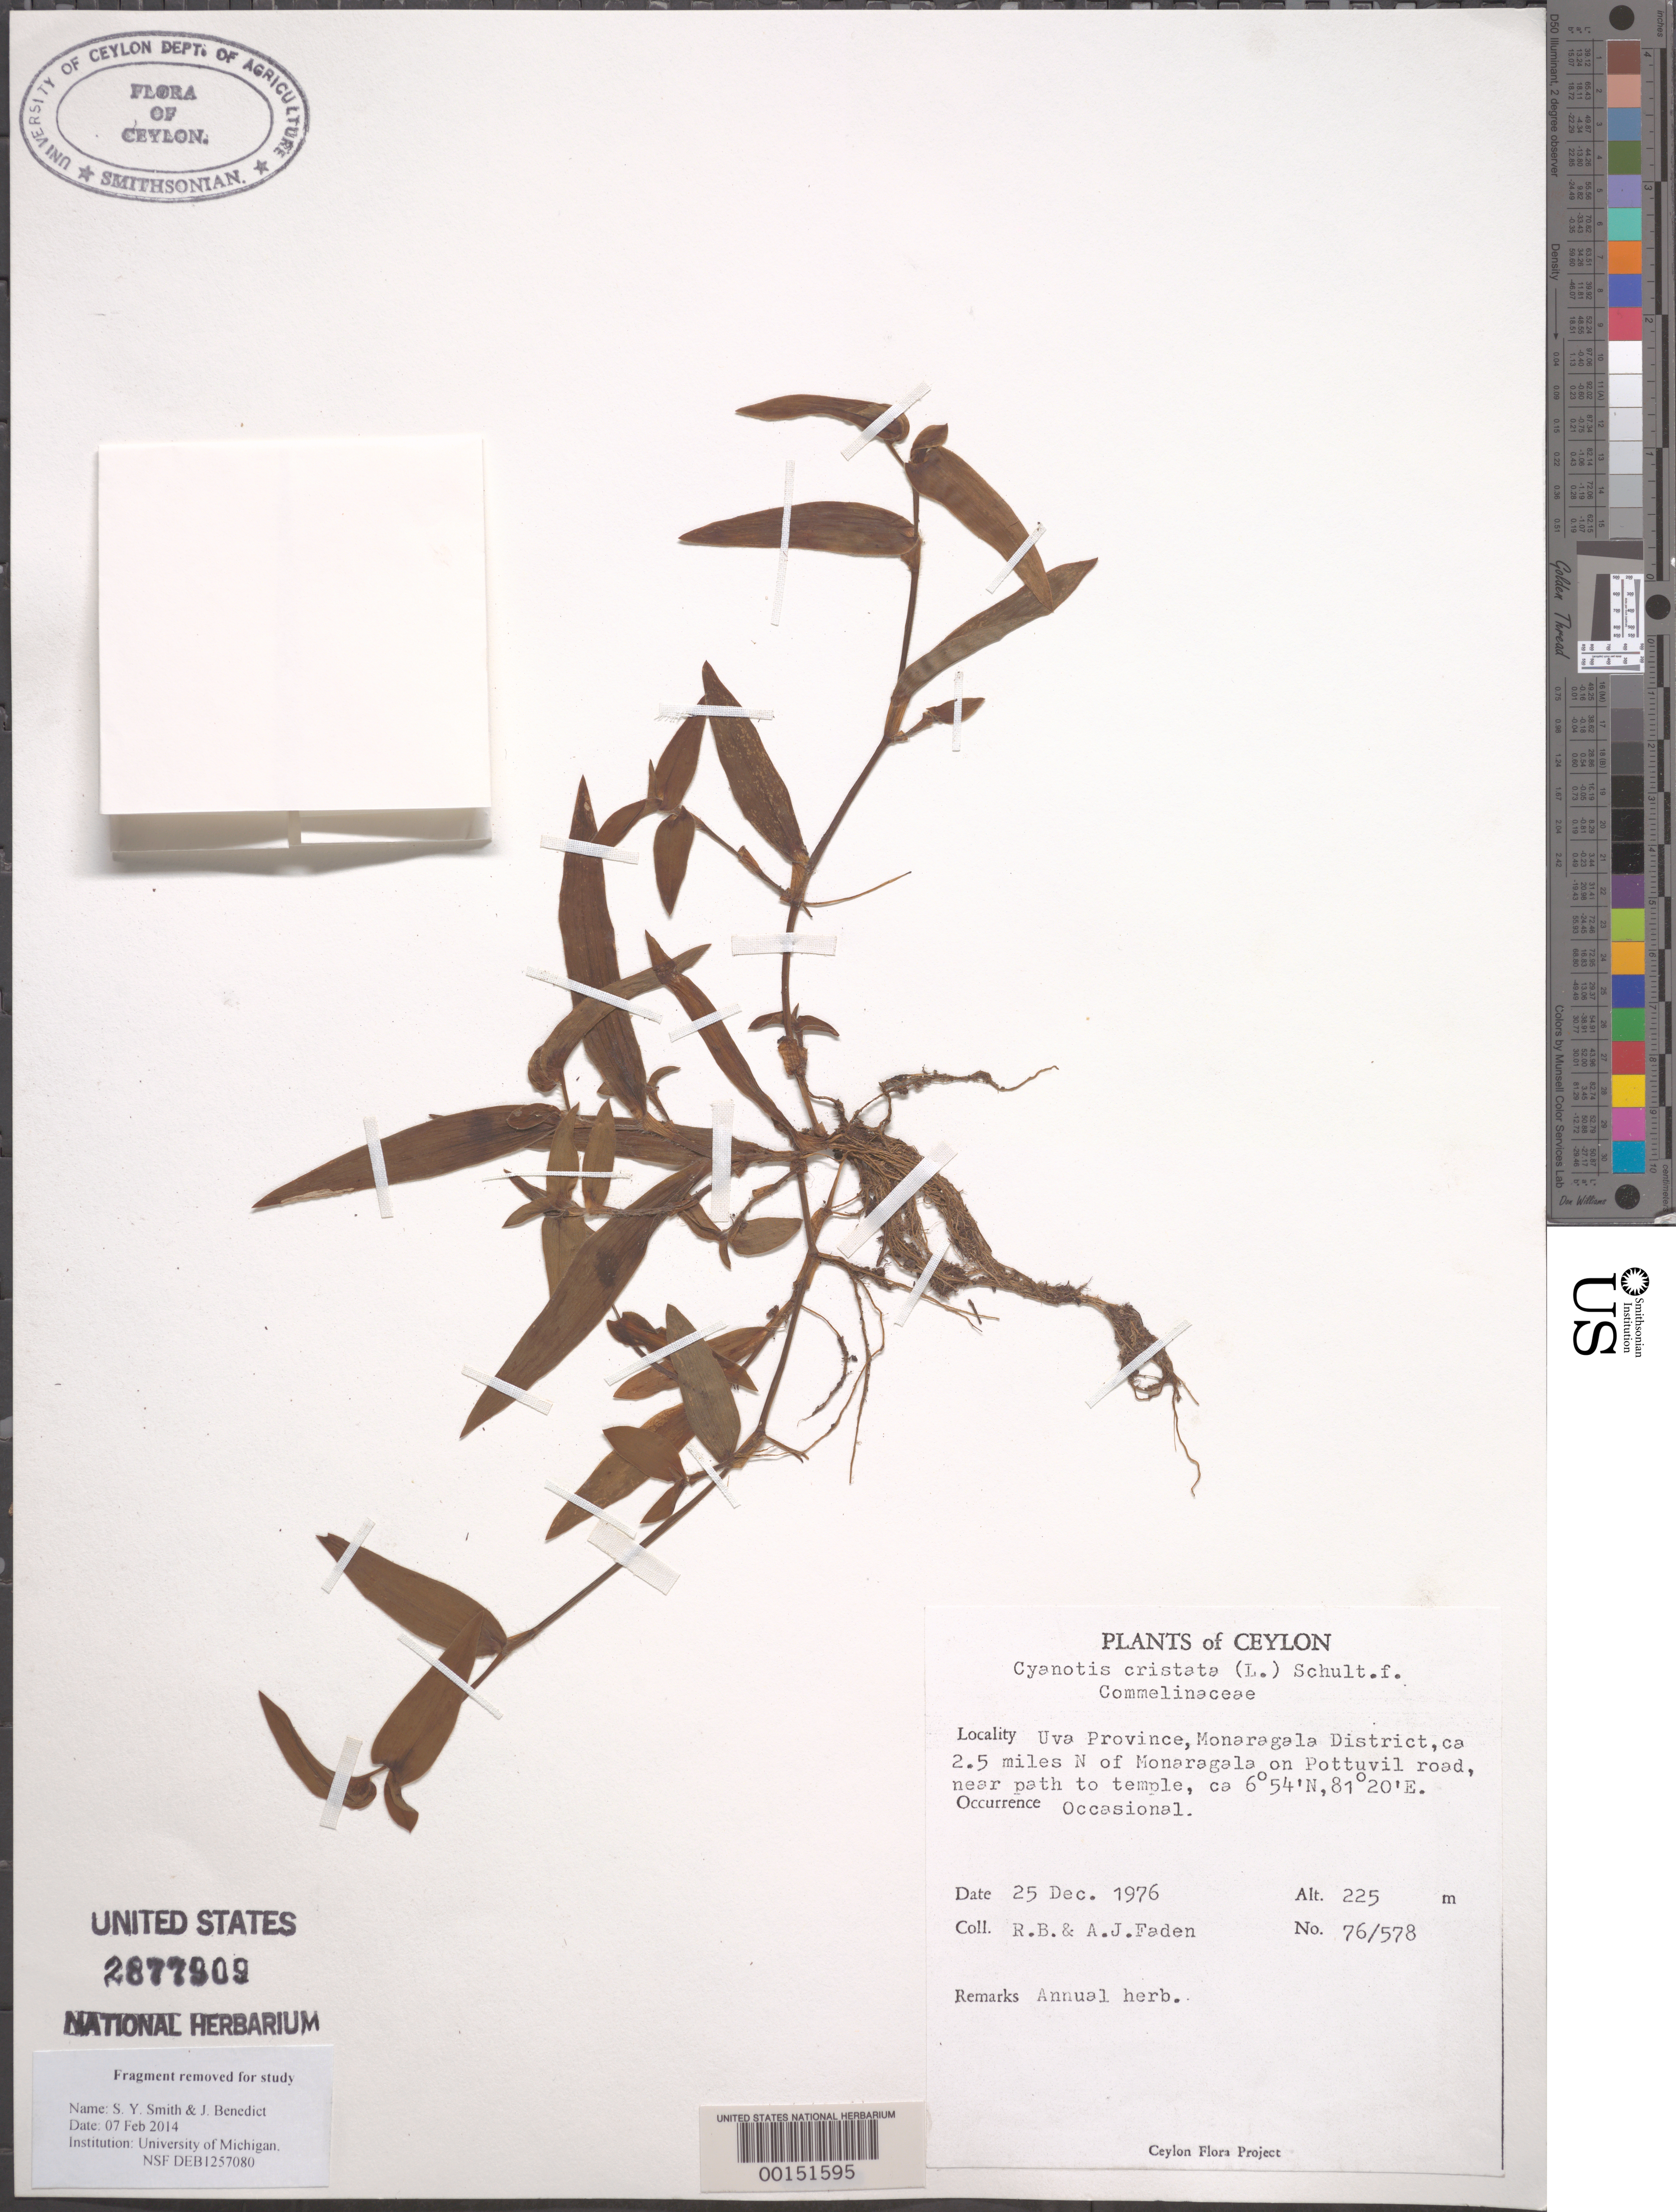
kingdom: Plantae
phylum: Tracheophyta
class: Liliopsida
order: Commelinales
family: Commelinaceae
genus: Cyanotis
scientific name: Cyanotis cristata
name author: (L.) D. Don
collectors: R. B. Faden & A. J. Faden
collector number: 76/578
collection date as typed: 25 Dec 1976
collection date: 1976-12-25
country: Sri Lanka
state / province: Uva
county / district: Monaragala Dist.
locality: N of monaragala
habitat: Pathside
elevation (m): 225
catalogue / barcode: US 2877909